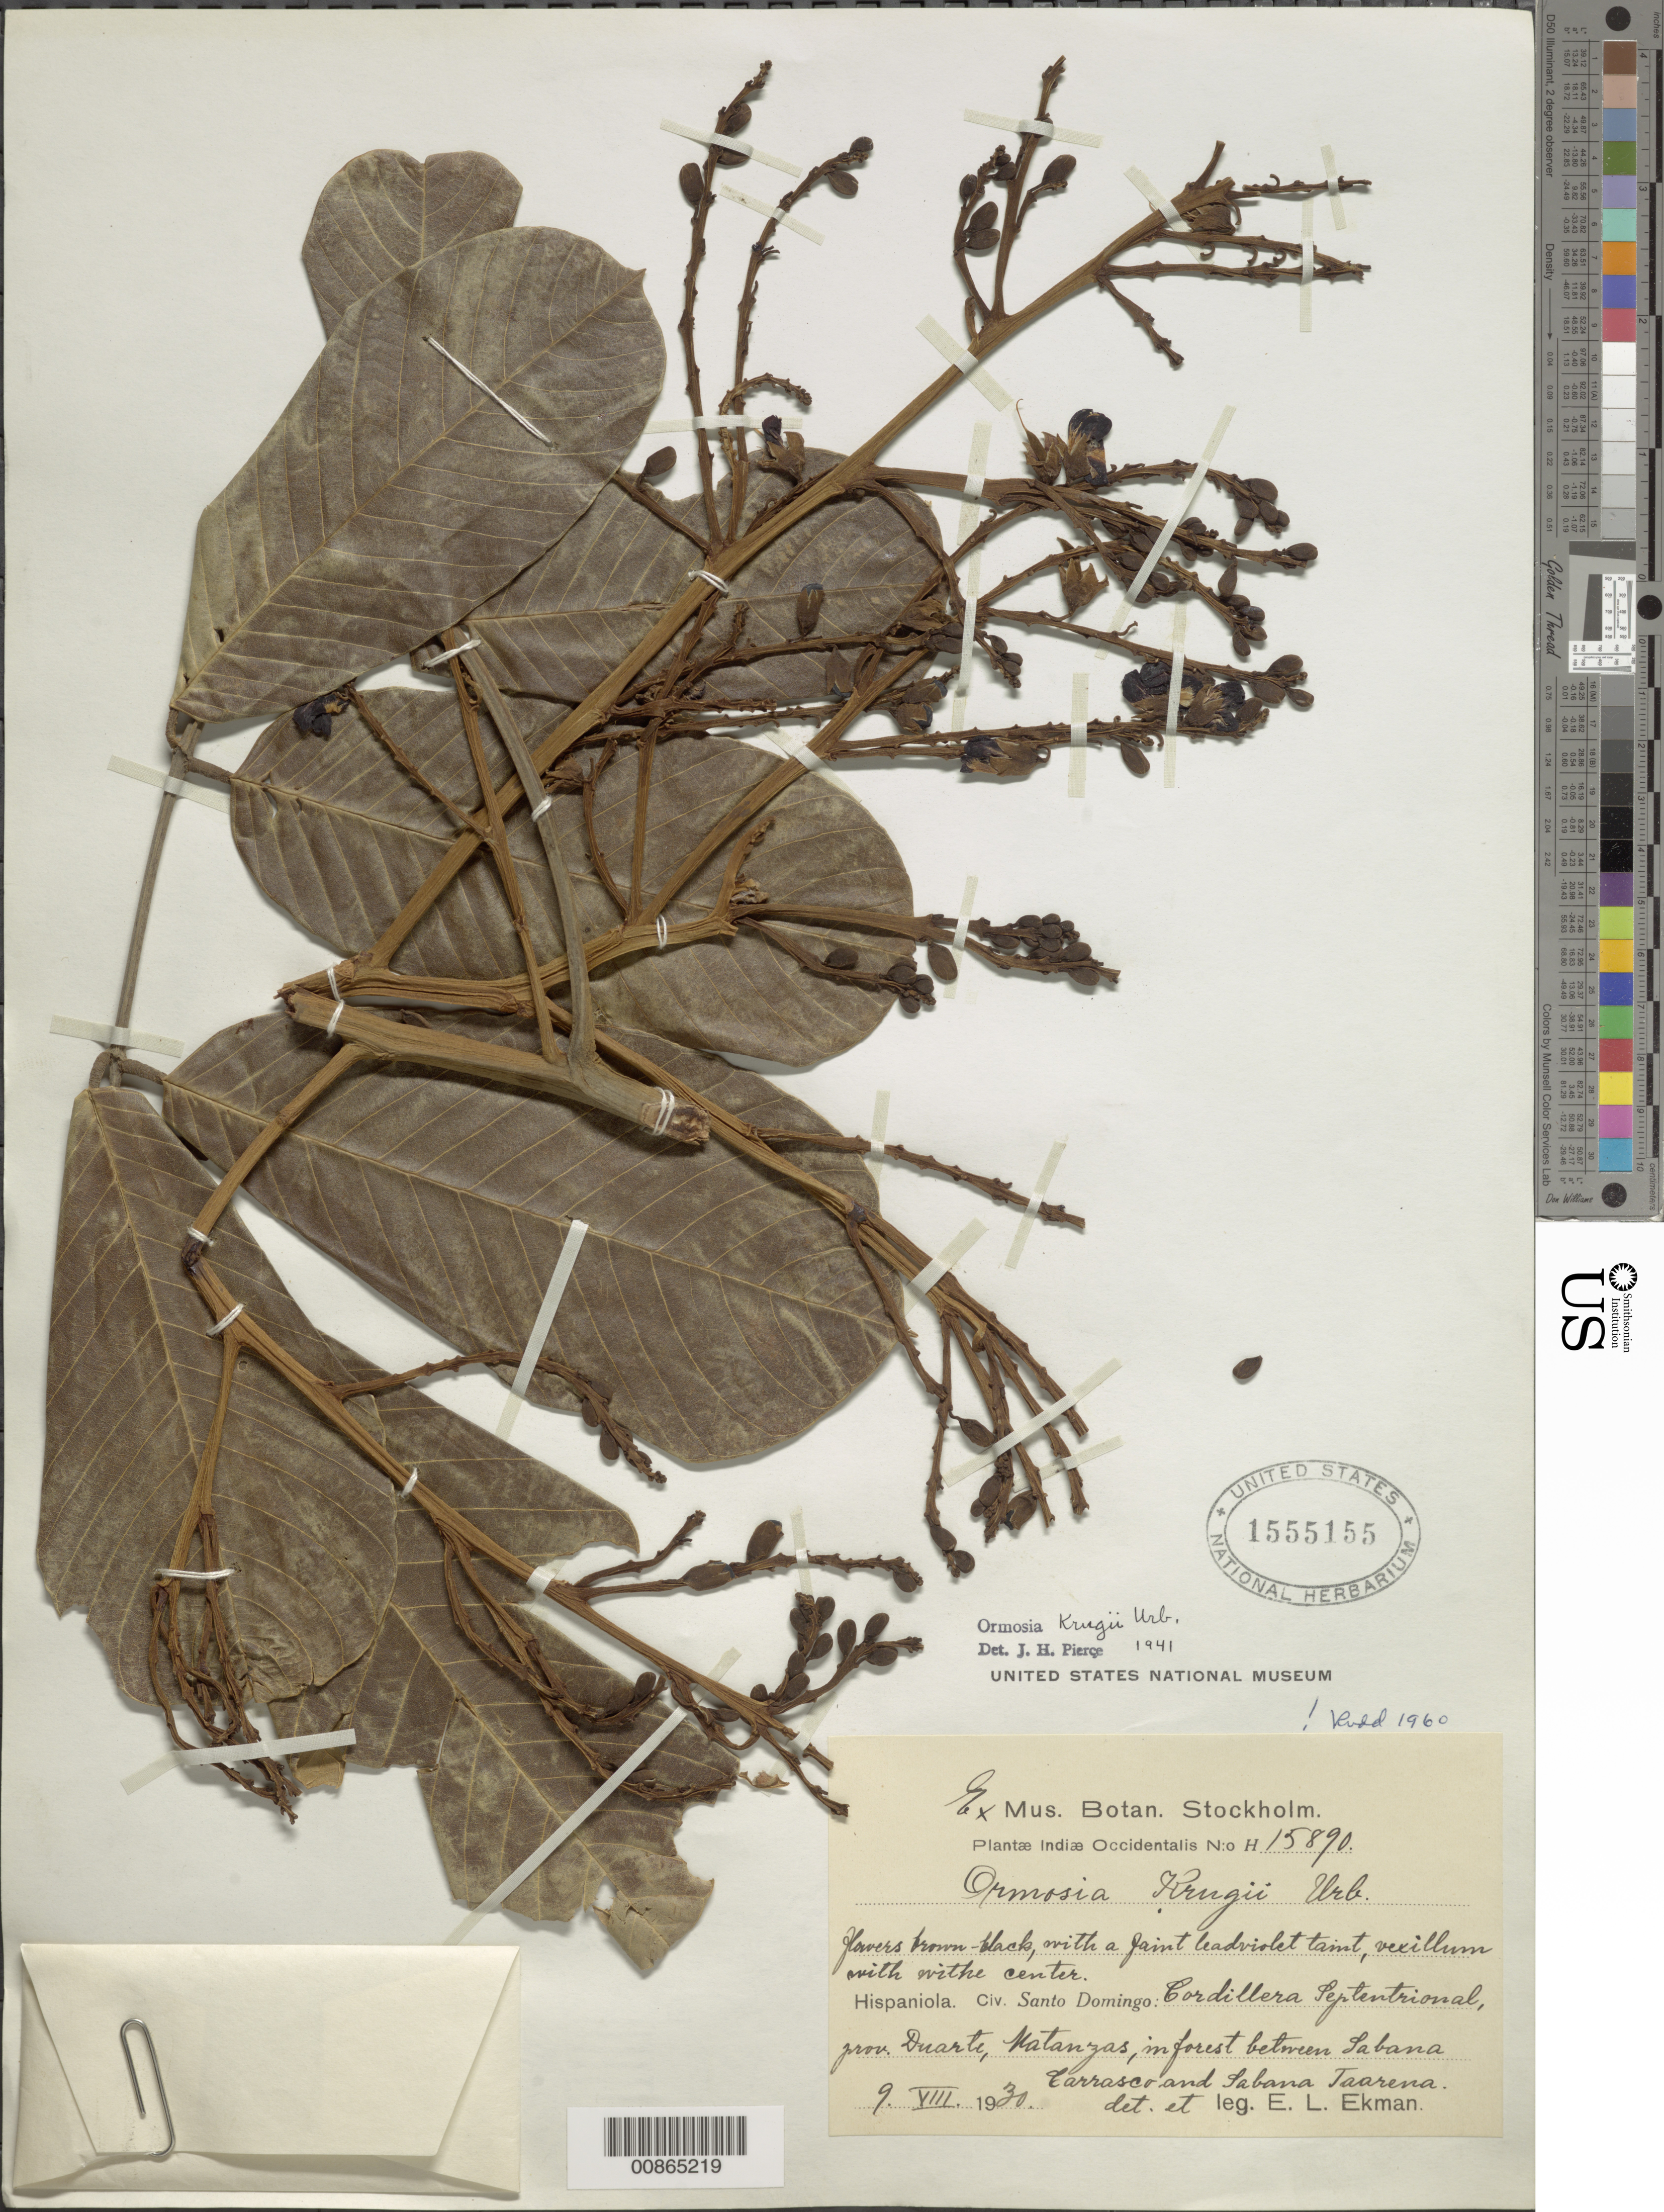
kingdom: Plantae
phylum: Tracheophyta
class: Magnoliopsida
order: Fabales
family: Fabaceae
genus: Ormosia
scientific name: Ormosia krugii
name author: Urb.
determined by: Rudd, V. E.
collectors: E. L. Ekman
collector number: H 15890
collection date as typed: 09 Aug 1930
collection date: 1930-08-09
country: Dominican Republic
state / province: Duarte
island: Hispaniola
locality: Cordillera Septentrional, Matanzas, in forest between Sabana Carrasco and Sabana Taarena.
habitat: In forest.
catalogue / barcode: US 1555155